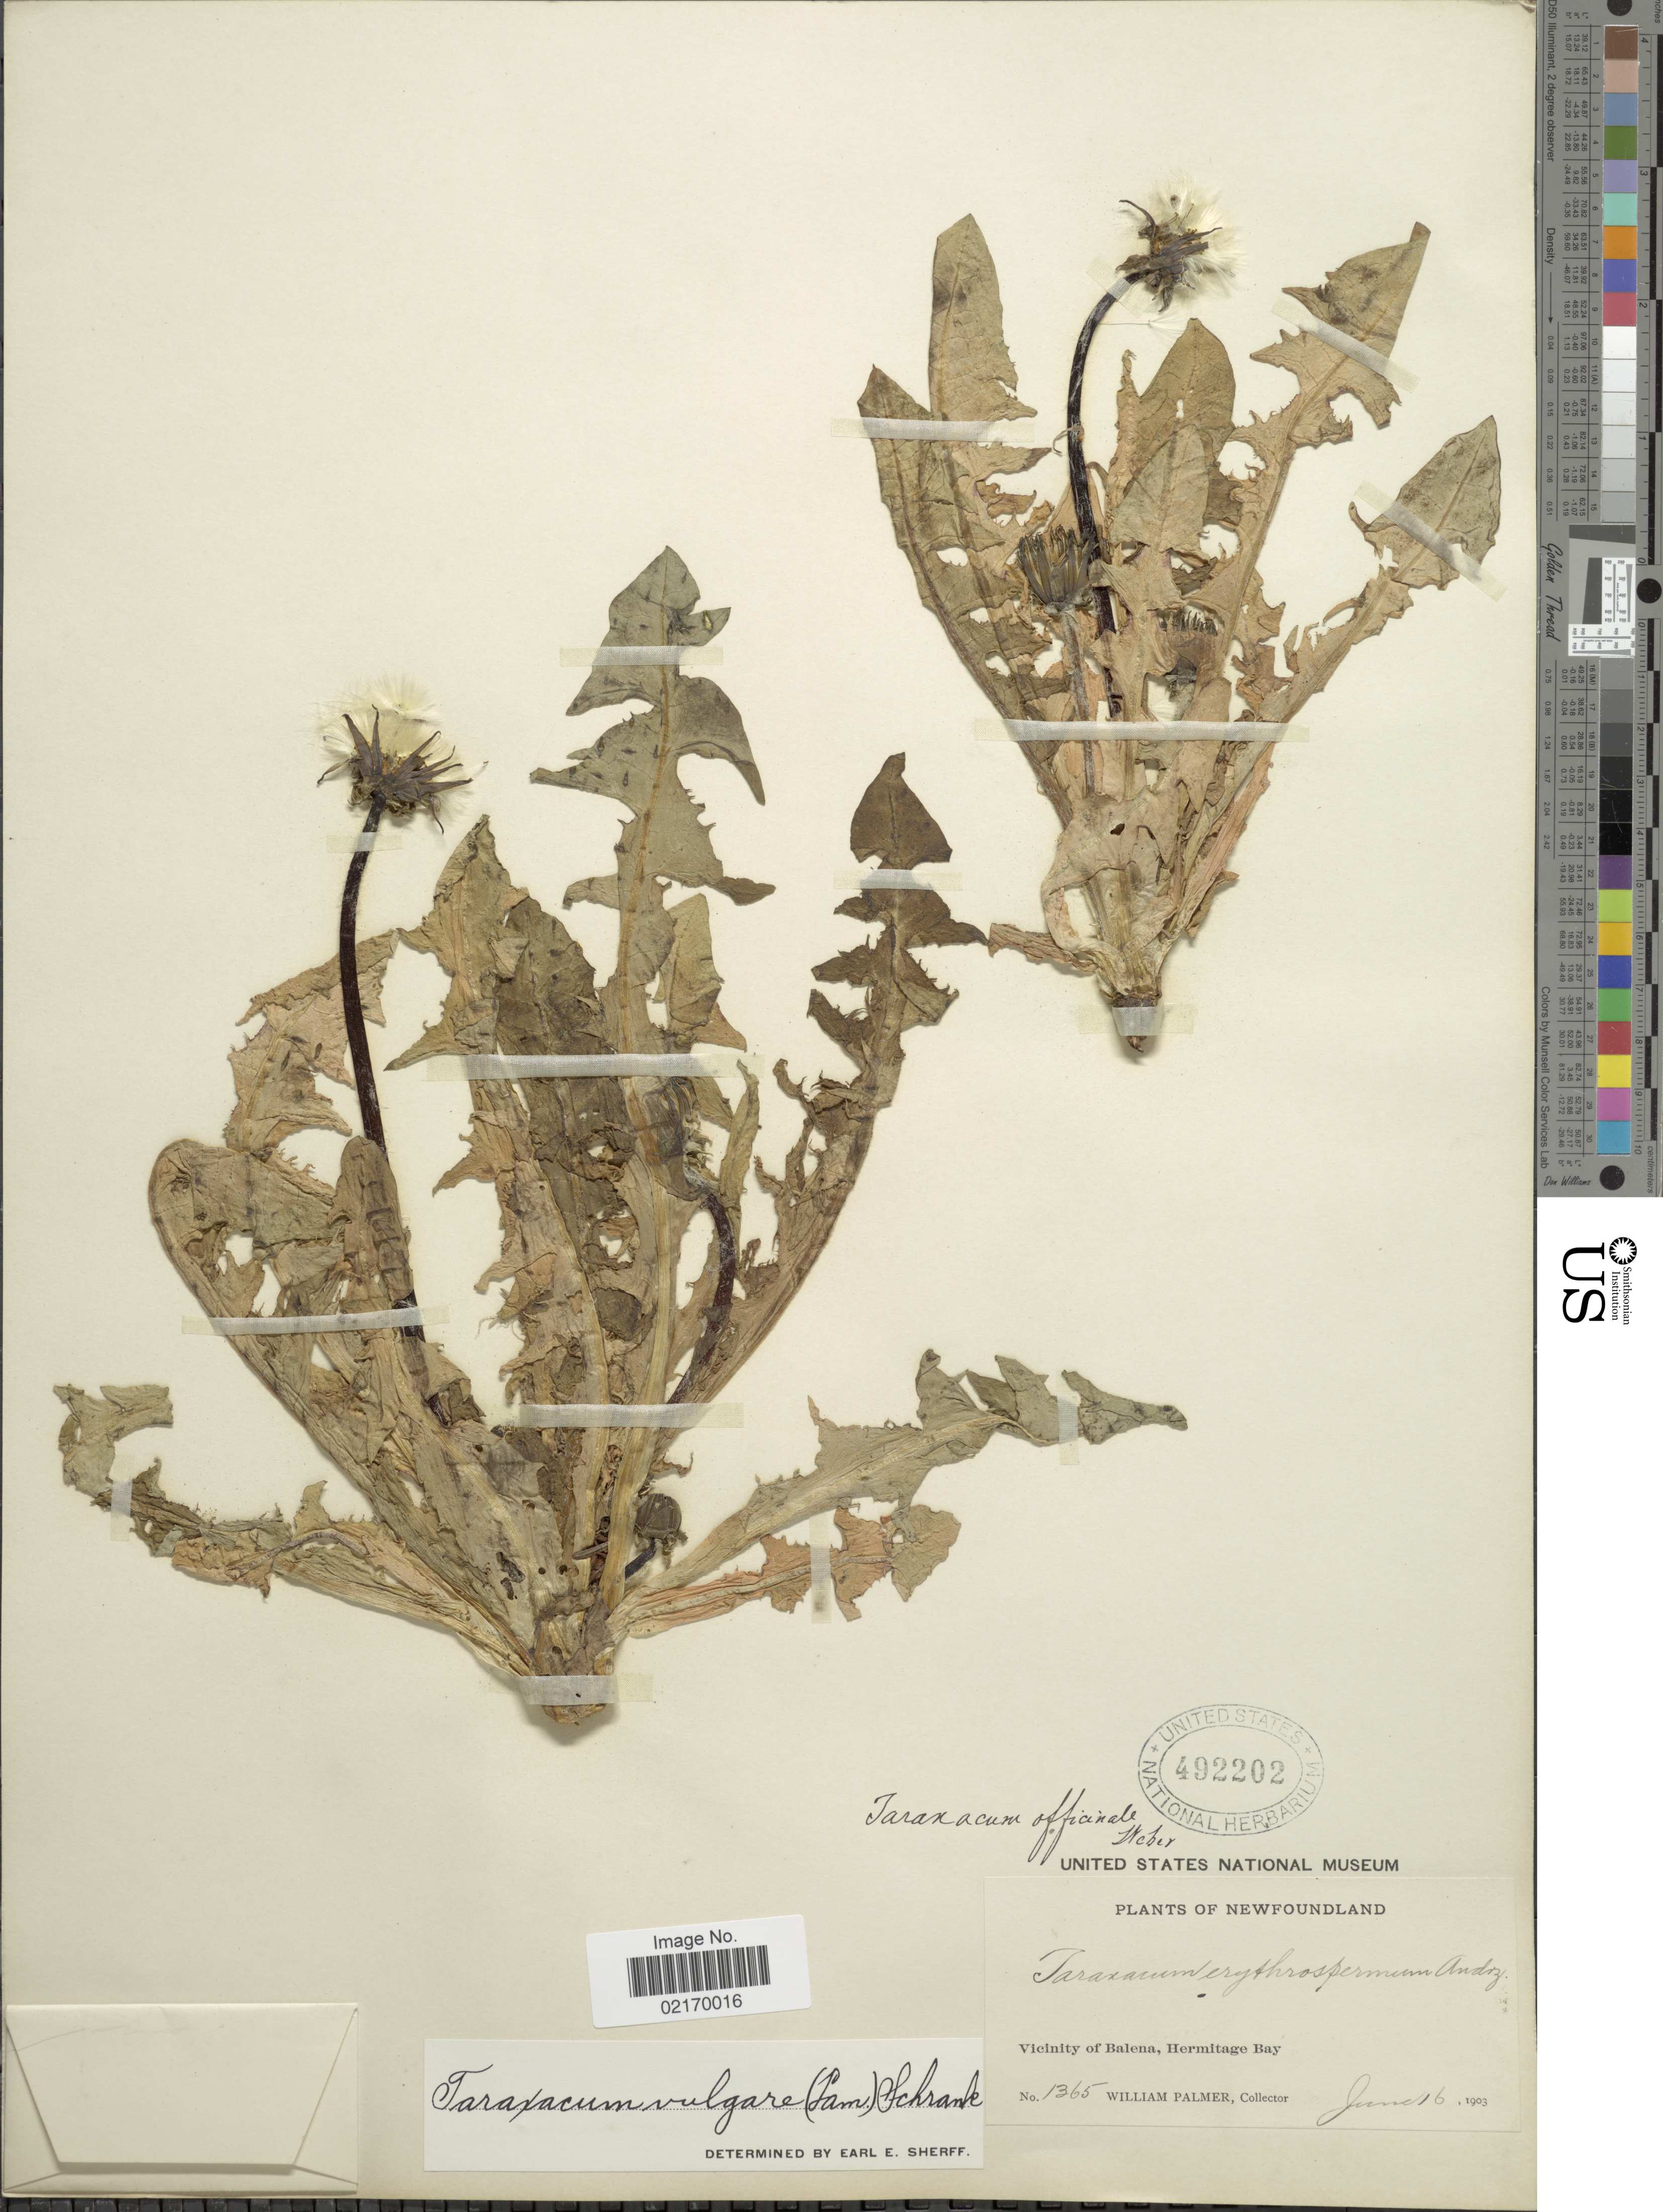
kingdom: Plantae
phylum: Tracheophyta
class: Magnoliopsida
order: Asterales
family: Asteraceae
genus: Taraxacum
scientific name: Taraxacum officinale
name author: G.H. Weber ex F.H. Wigg.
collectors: W. Palmer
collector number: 1365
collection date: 1903-06-16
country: Canada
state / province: Newfoundland and Labrador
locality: Vicinity of Balena, Hermitage Bay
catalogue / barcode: US 492202